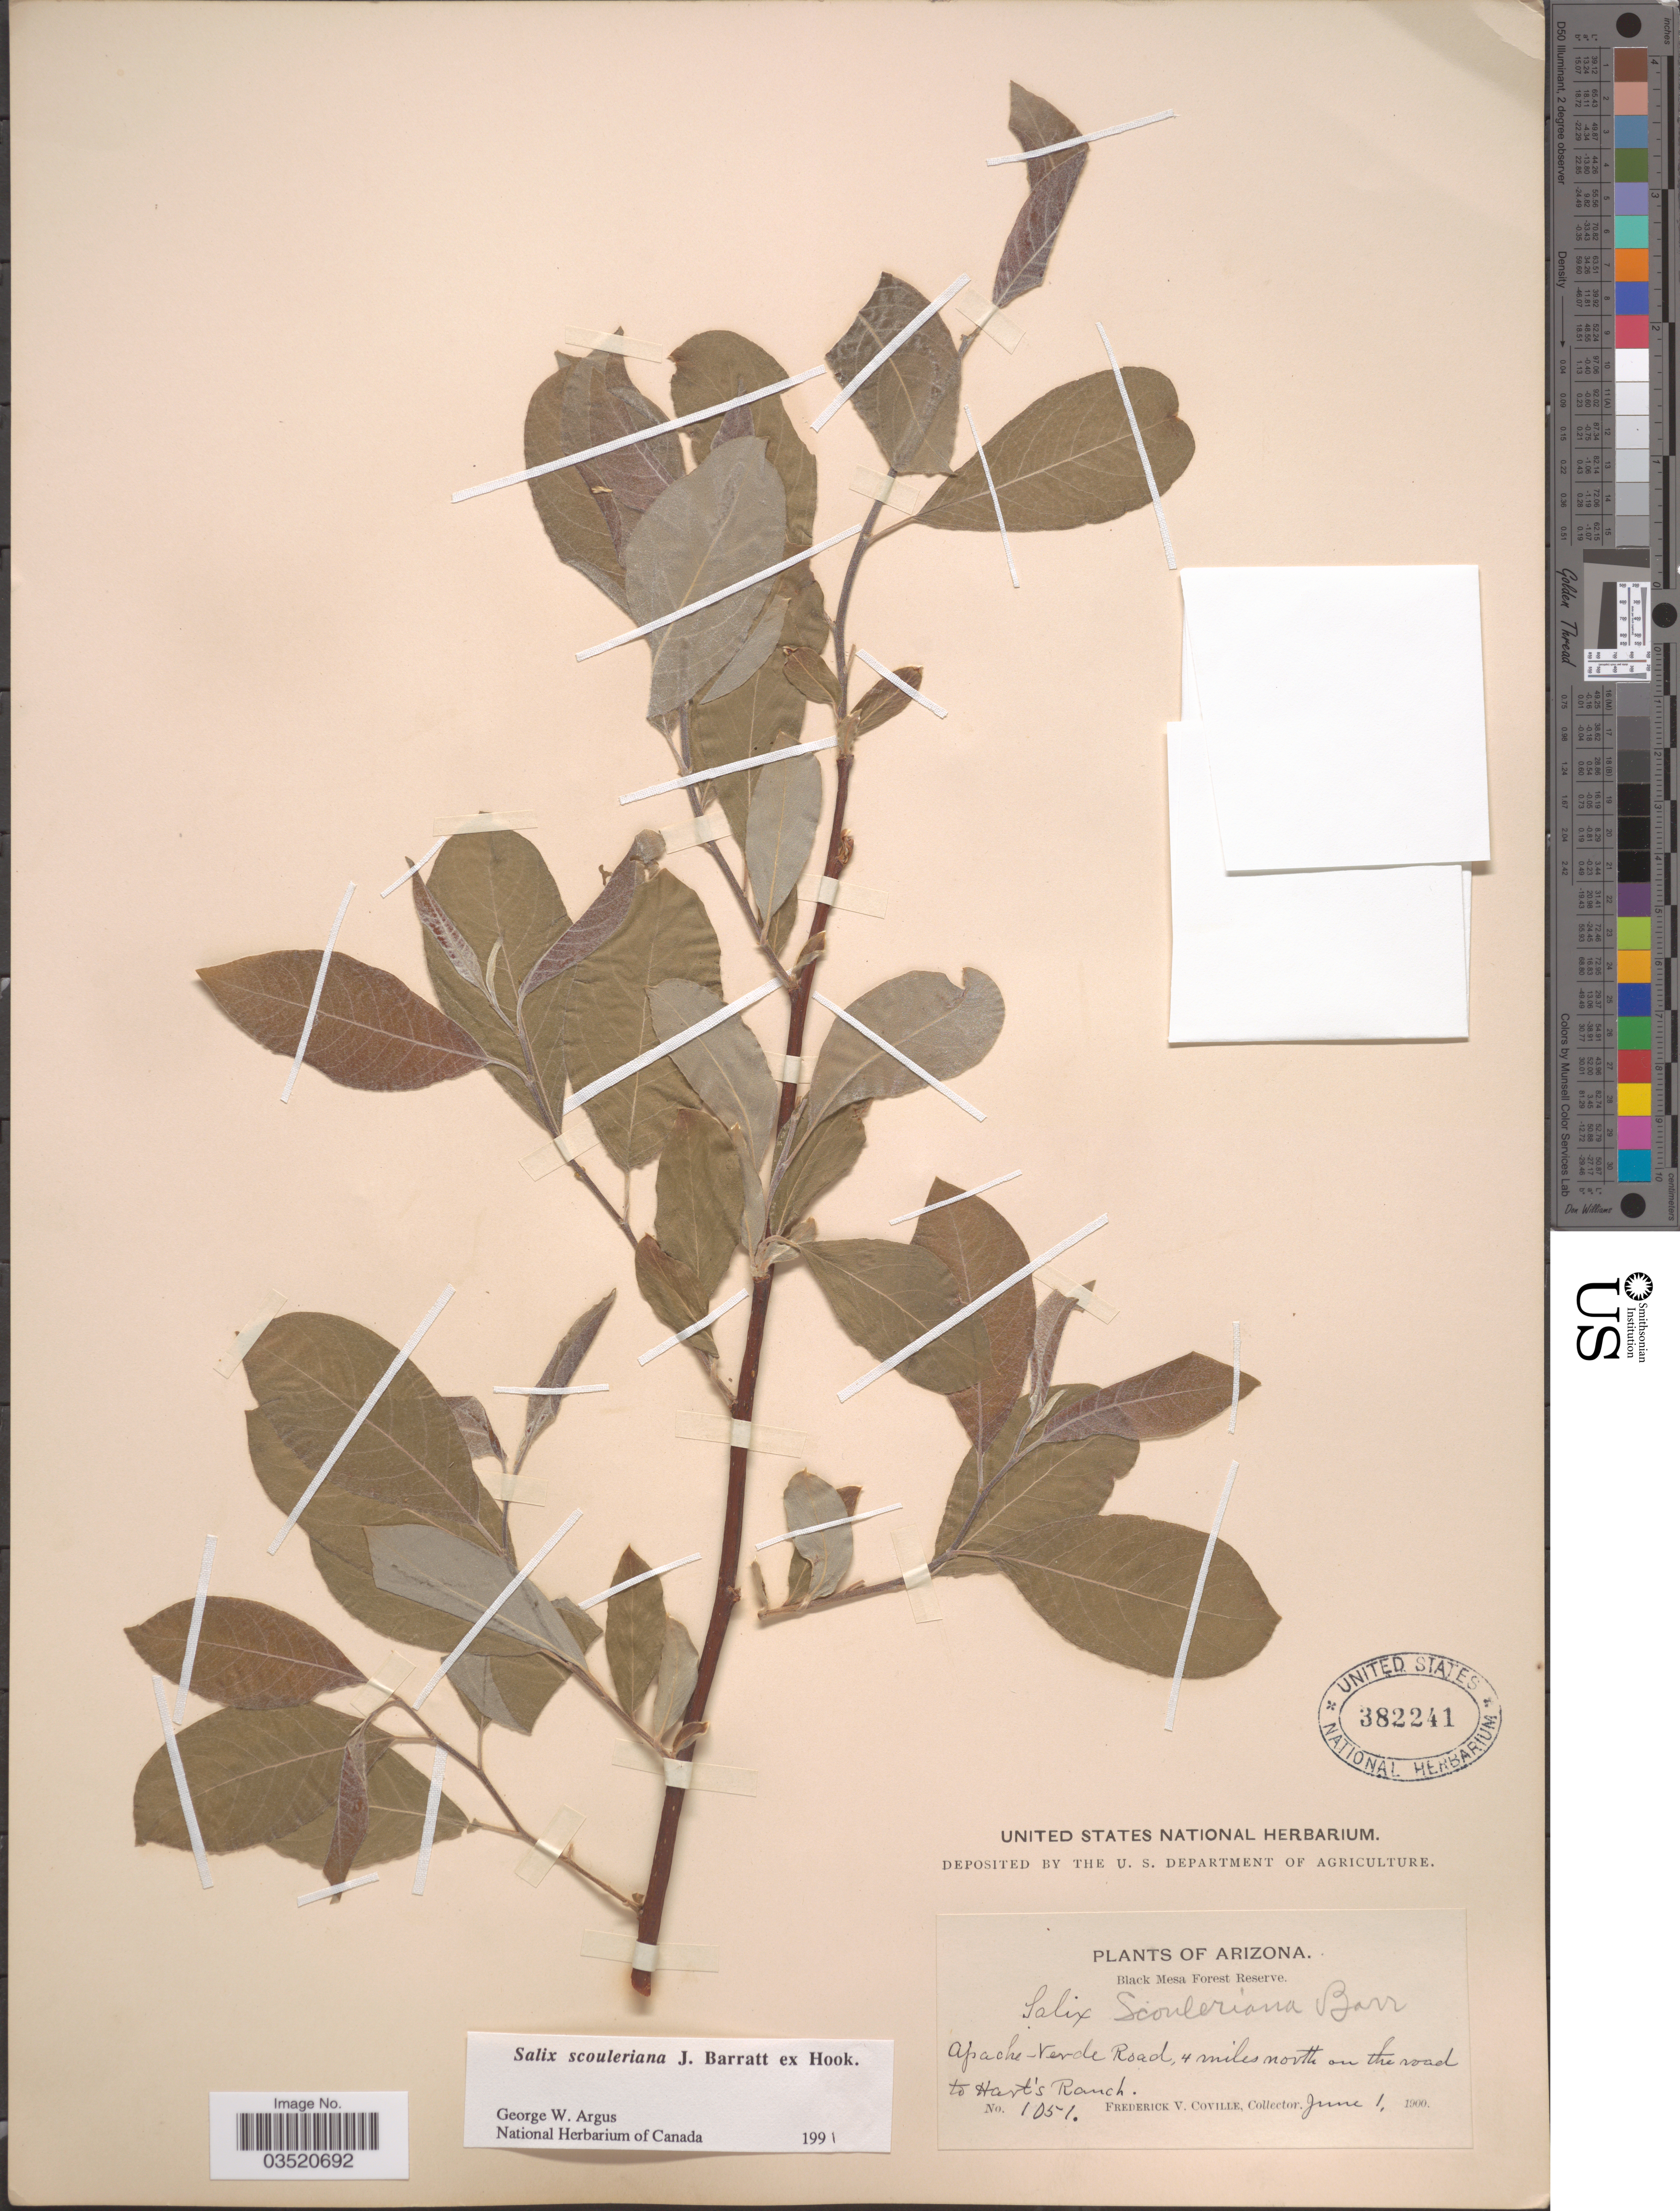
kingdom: Plantae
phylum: Tracheophyta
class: Magnoliopsida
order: Malpighiales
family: Salicaceae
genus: Salix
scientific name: Salix scouleriana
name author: Barratt ex Hook.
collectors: F. V. Coville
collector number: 1051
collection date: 1900-06-01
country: United States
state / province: Arizona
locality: Black Mesa Forest Reserve. Apache-Verde Road, 4 miles north on the road to Hart's Ranch.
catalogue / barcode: US 382241